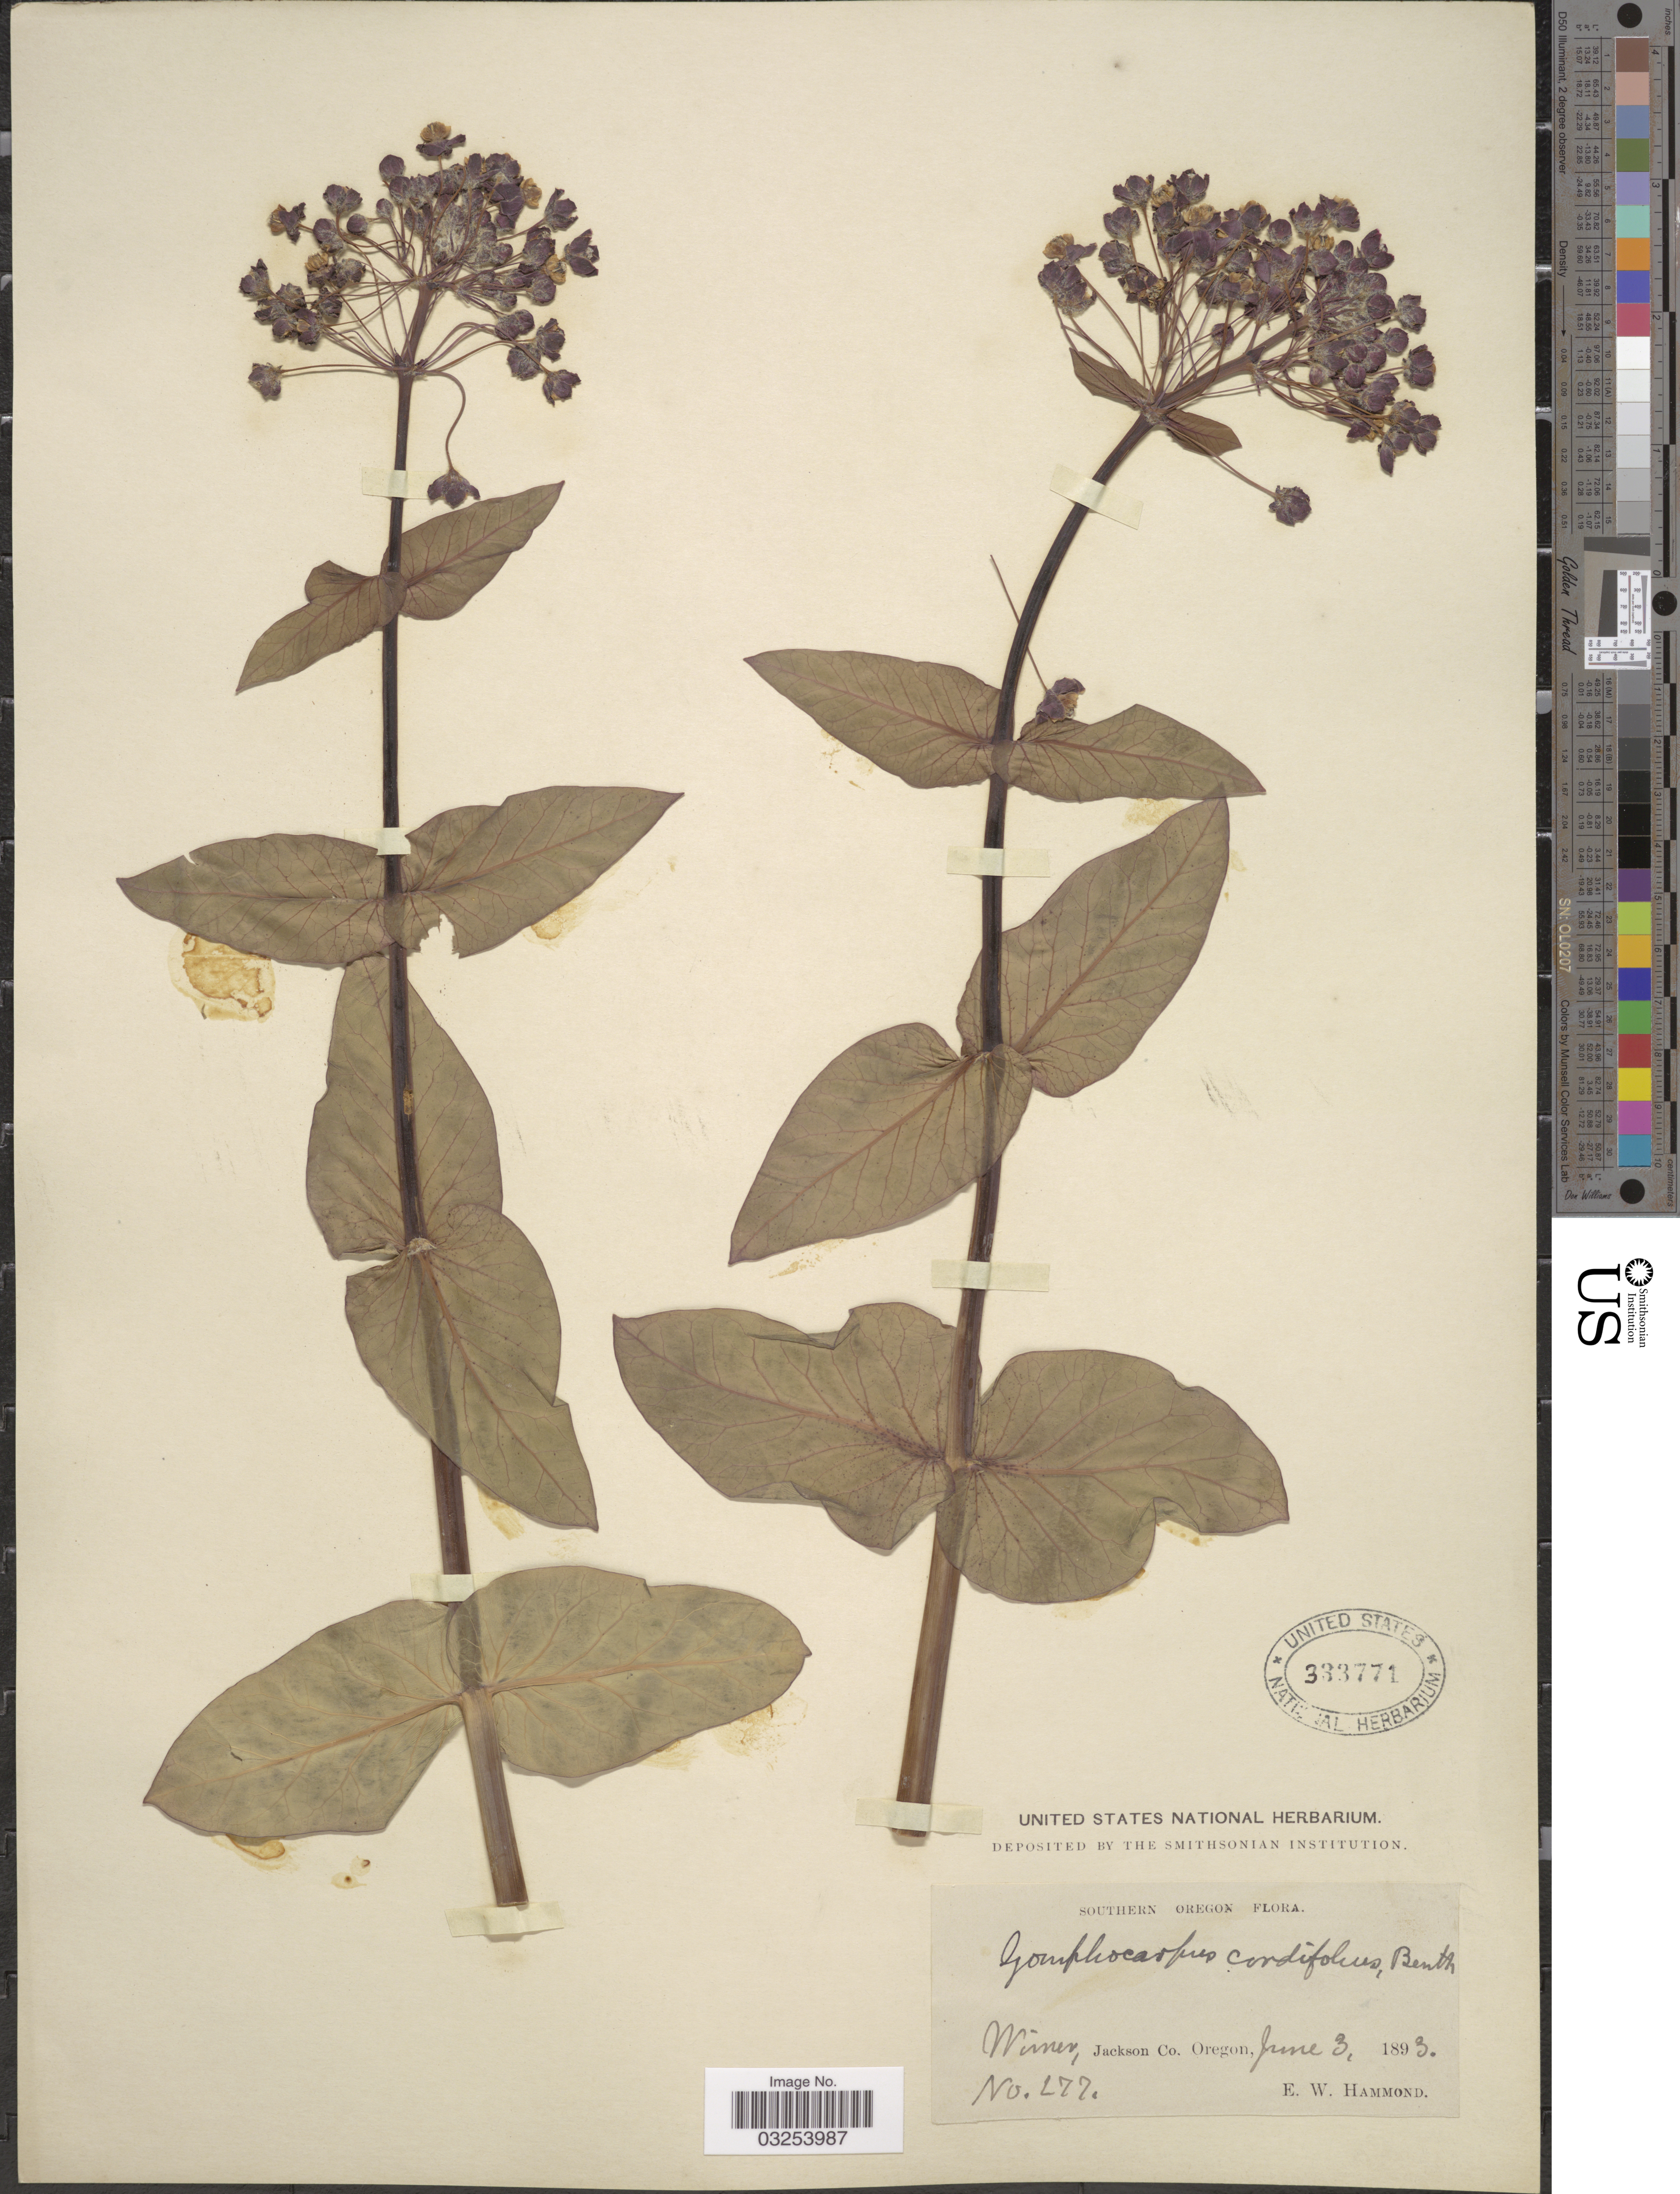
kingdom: Plantae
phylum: Tracheophyta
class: Magnoliopsida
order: Gentianales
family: Apocynaceae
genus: Asclepias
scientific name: Asclepias cordifolia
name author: (Benth.) Jeps.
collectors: E. Hammond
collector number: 277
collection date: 1893-06-03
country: United States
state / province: Oregon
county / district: Jackson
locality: Wimer, Jackson Co., Southern Oregon.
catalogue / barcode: US 333771